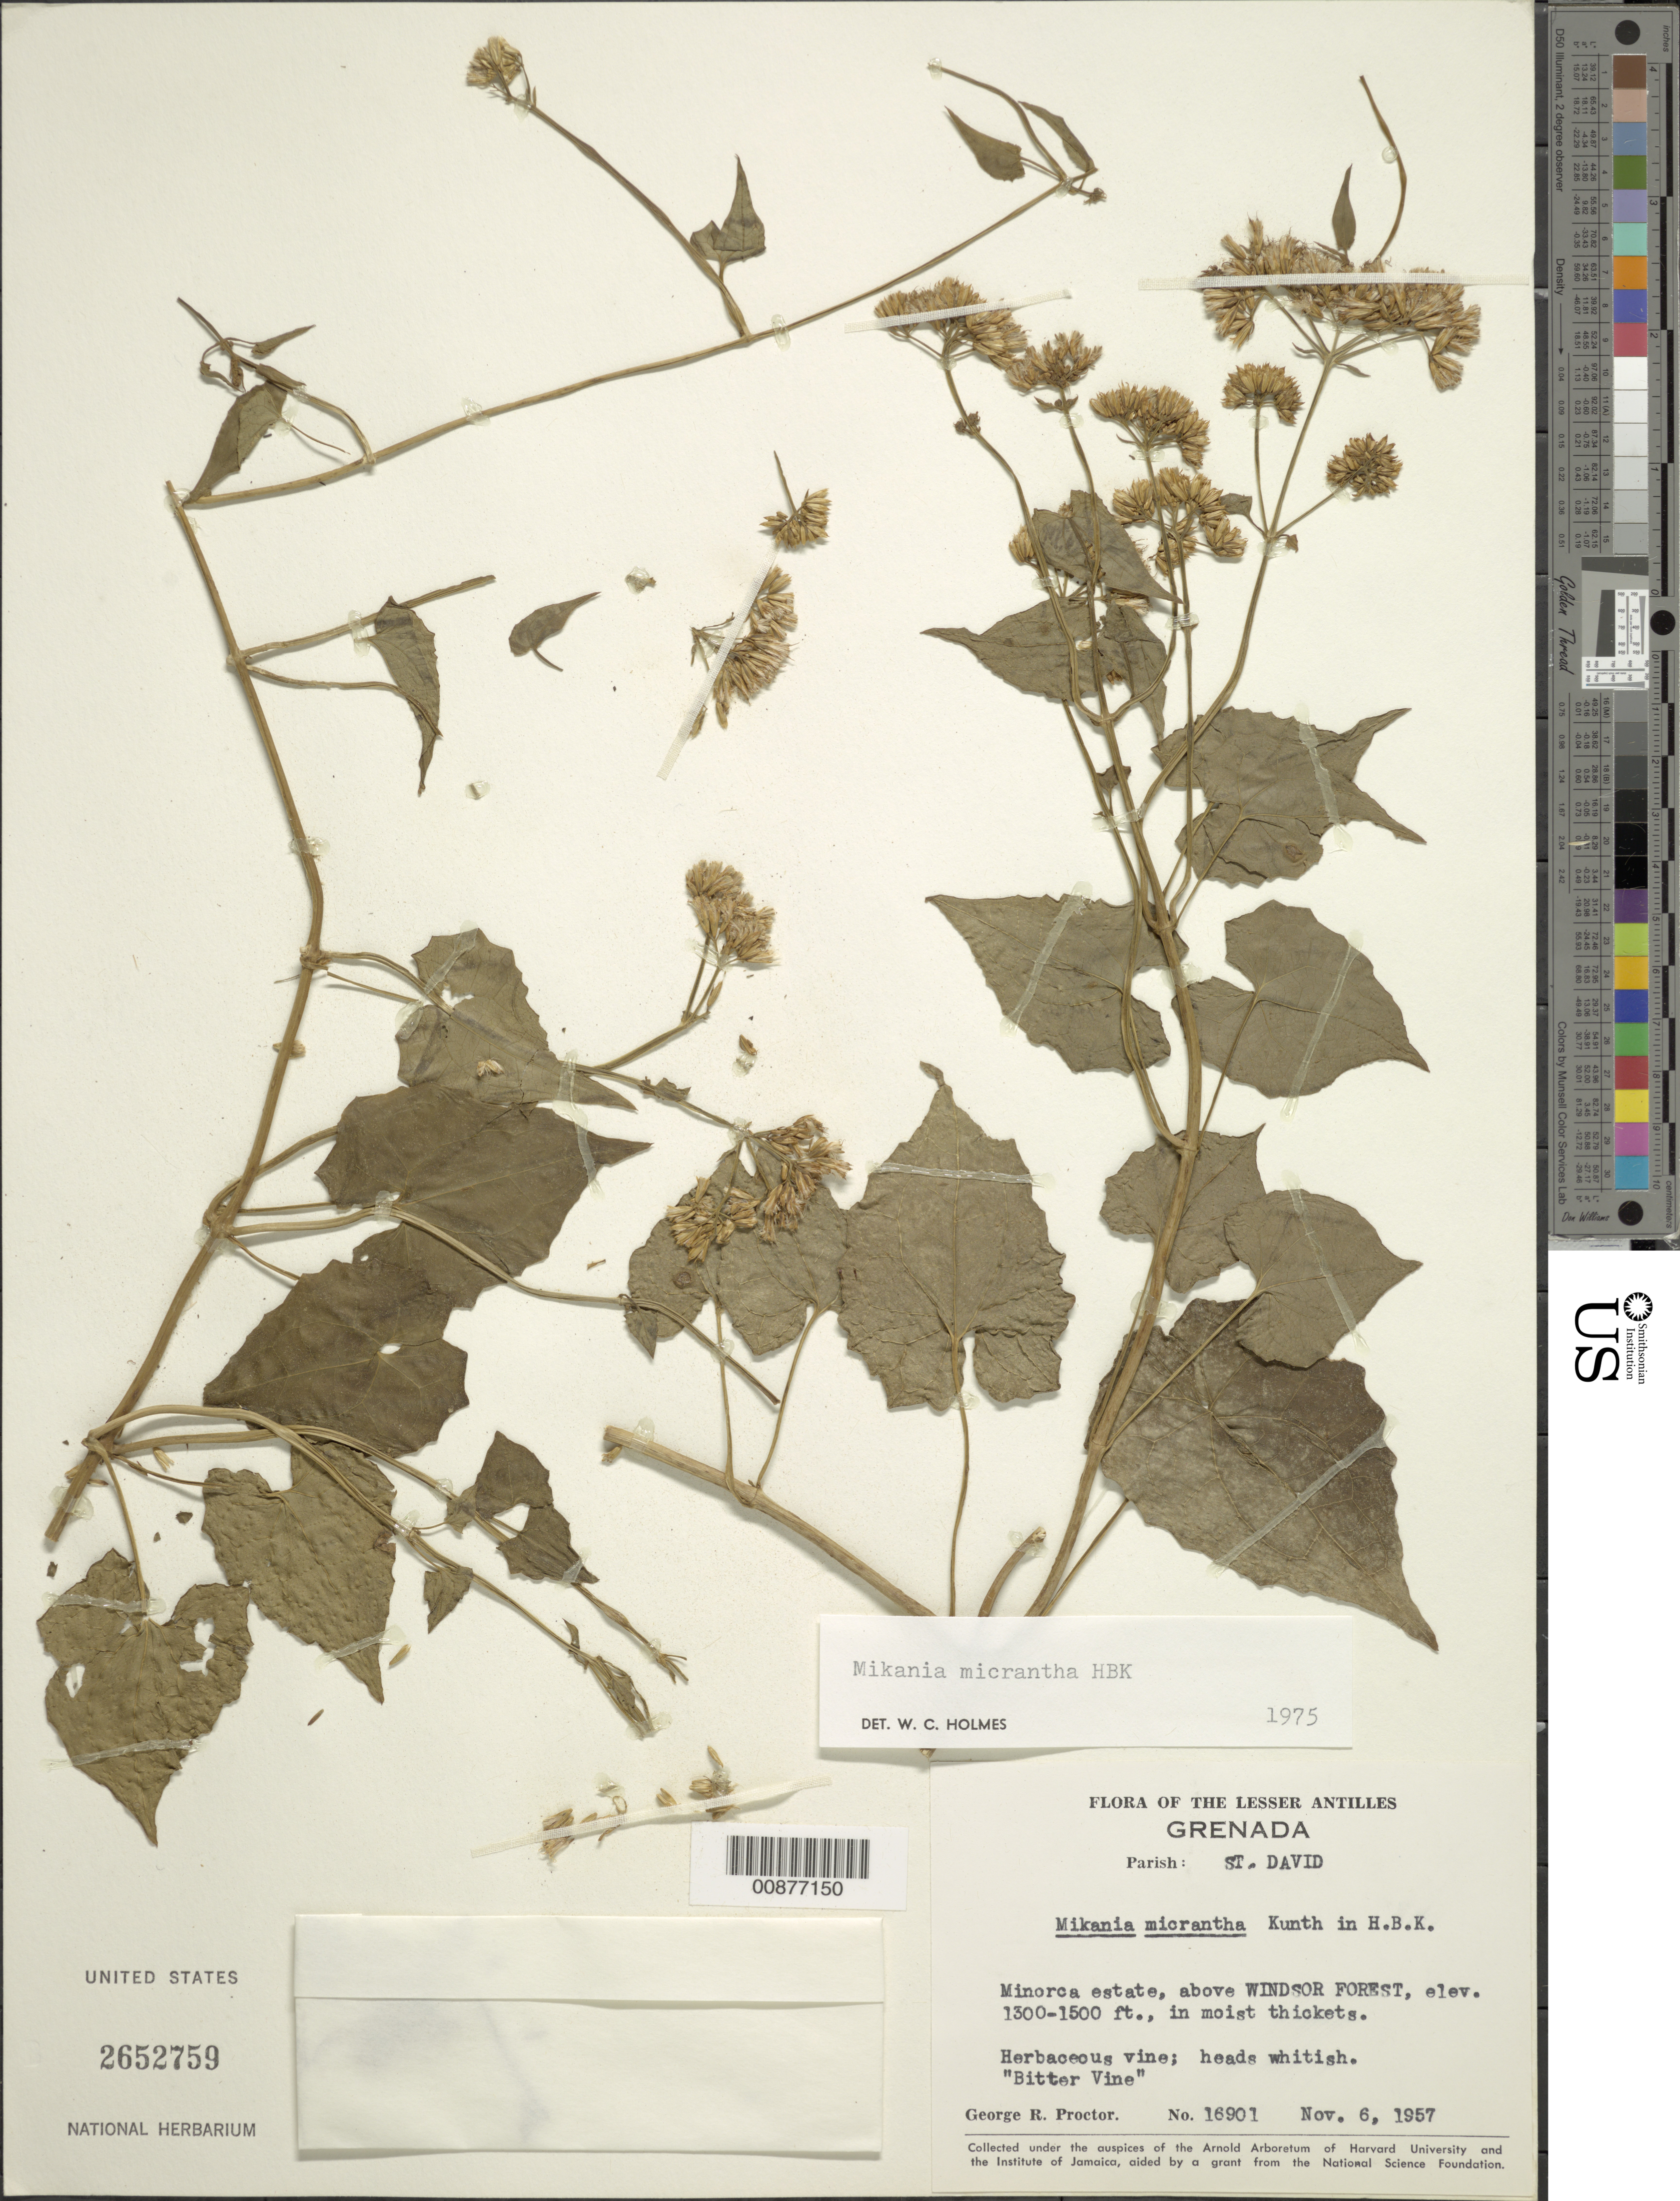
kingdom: Plantae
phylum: Tracheophyta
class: Magnoliopsida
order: Asterales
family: Asteraceae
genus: Mikania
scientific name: Mikania micrantha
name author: Kunth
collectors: G. R. Proctor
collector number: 16901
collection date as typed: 06 Nov 1957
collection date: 1957-11-06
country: Grenada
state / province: Saint David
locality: Minorca estate, above Windsor Forest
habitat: In moist thickets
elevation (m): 396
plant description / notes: Common name: Bitter vine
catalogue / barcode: US 2652759